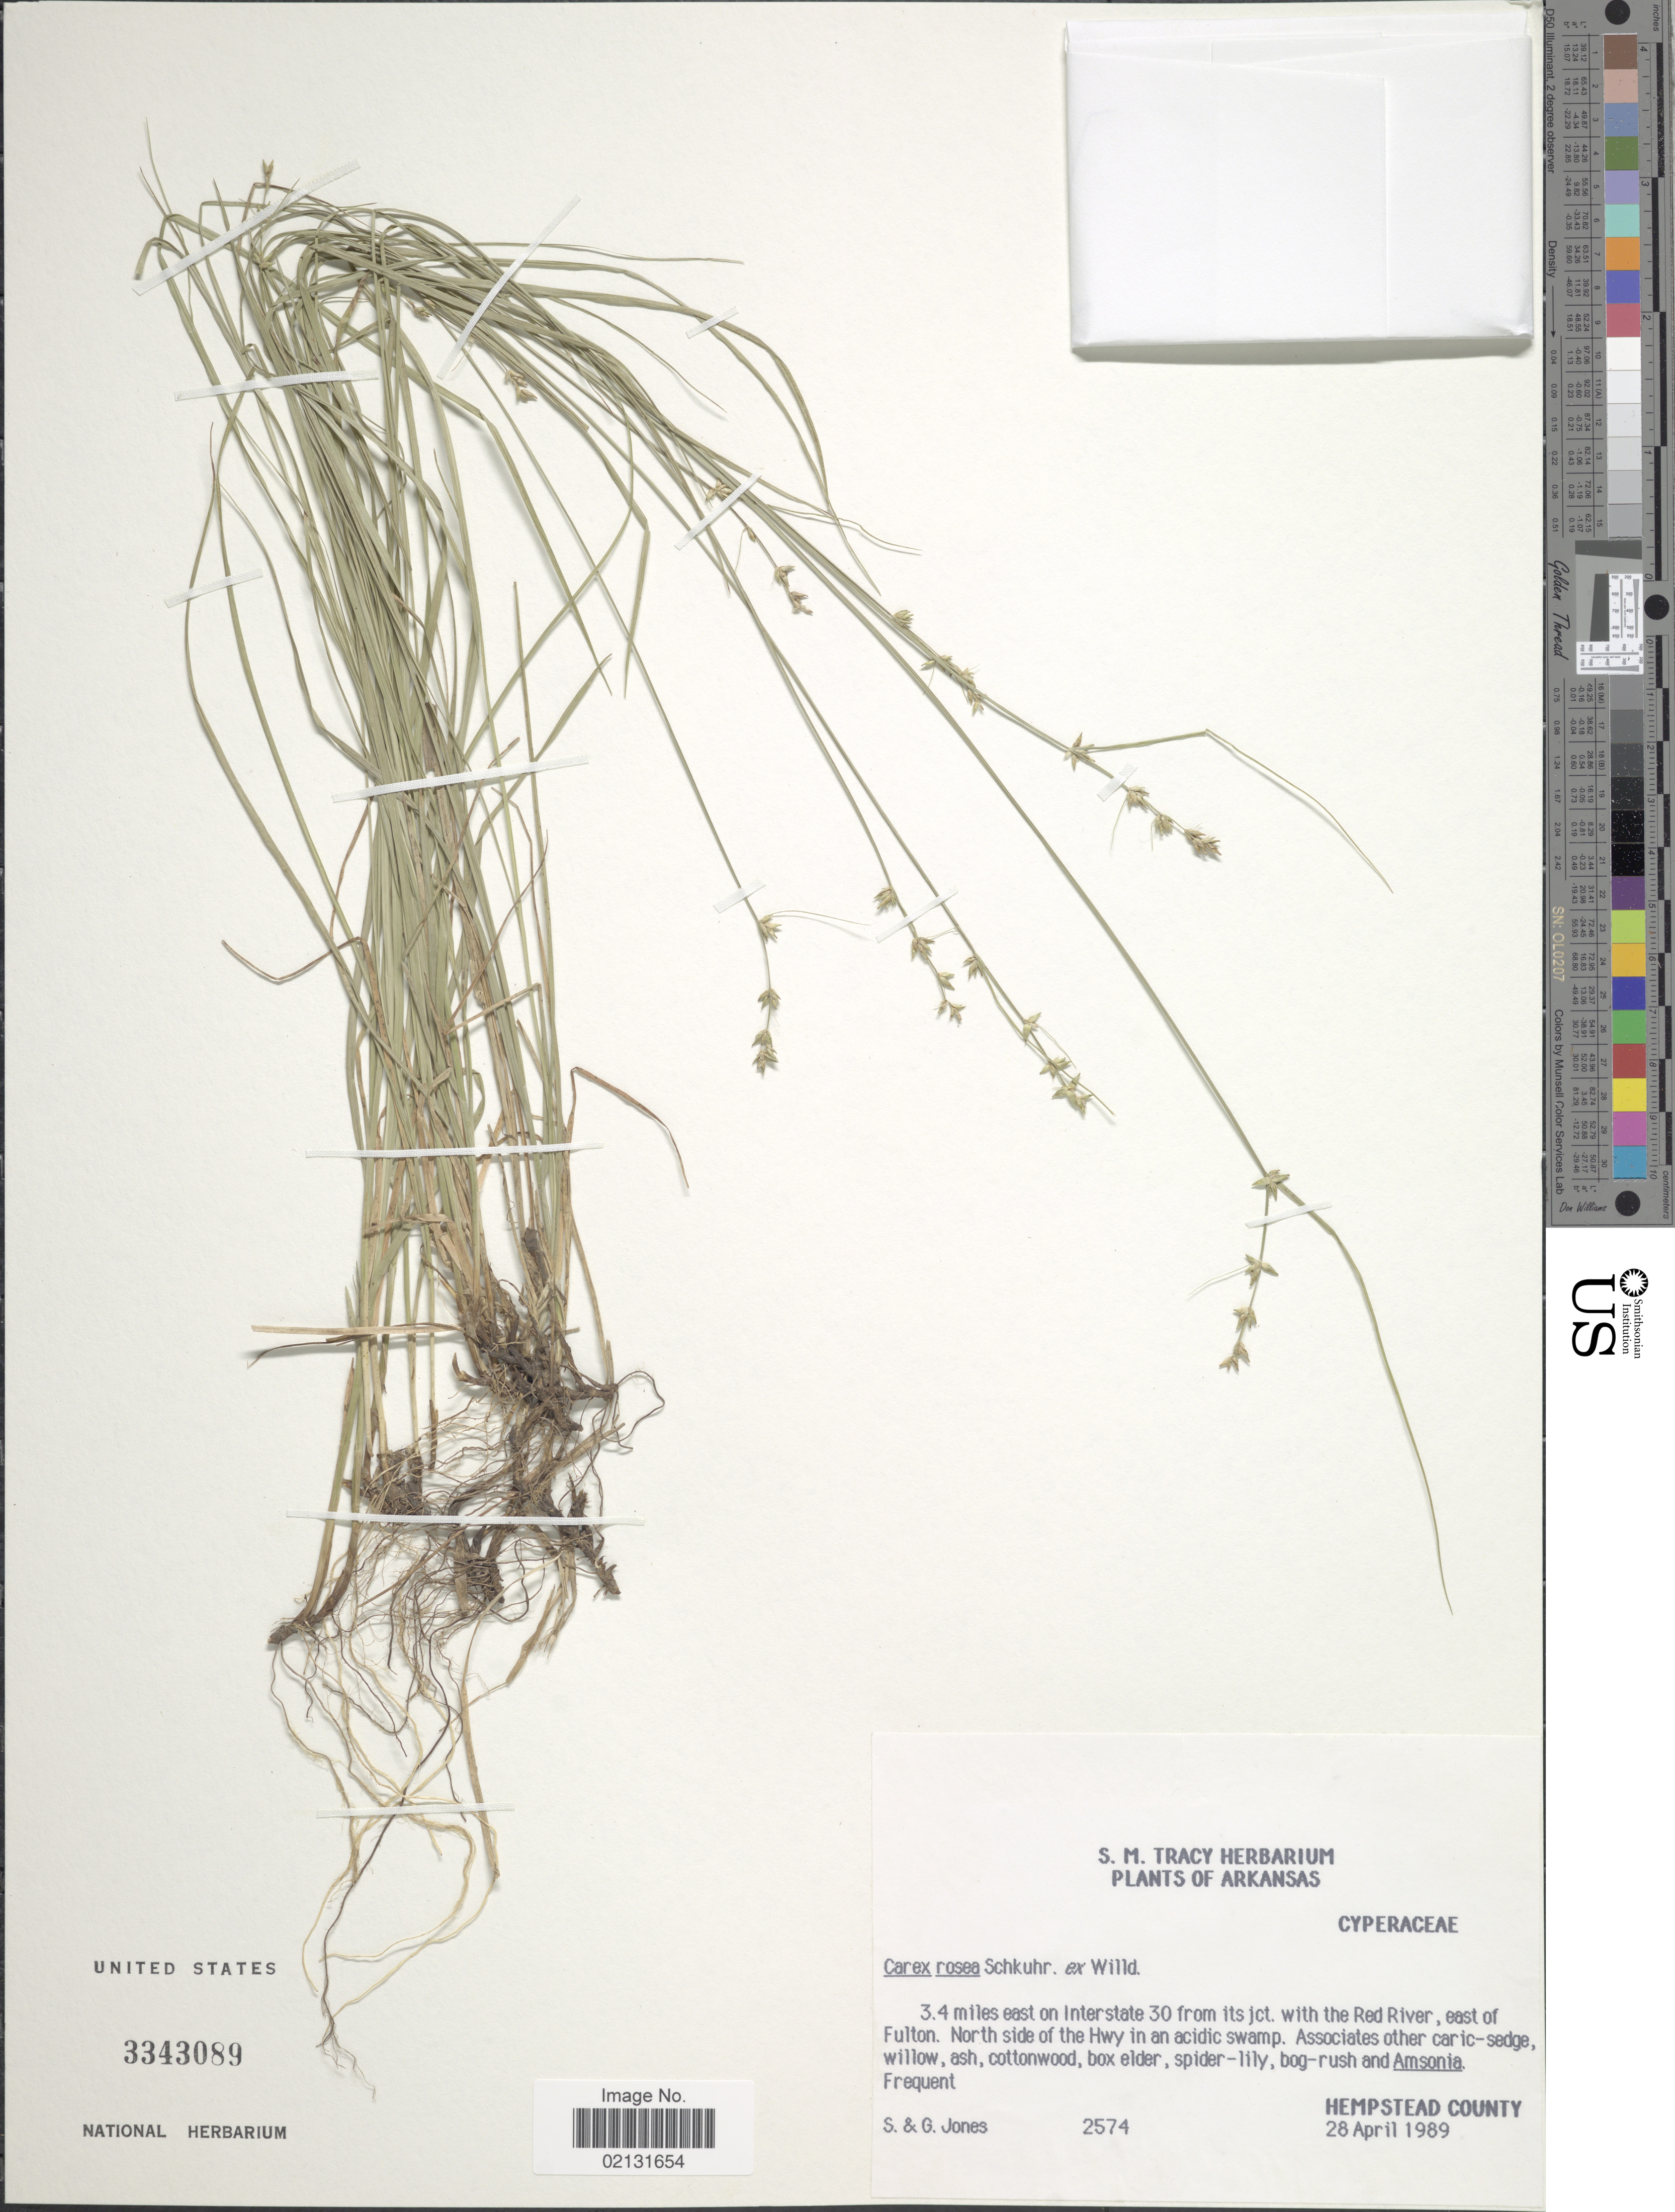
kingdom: Plantae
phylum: Tracheophyta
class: Liliopsida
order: Poales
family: Cyperaceae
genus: Carex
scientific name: Carex rosea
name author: Willd.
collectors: S. Jones & G. Jones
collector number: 2574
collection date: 1989-04-28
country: United States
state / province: Arkansas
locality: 3.4 miles east on Interstate 30 from its jct. with the Red River, east of Fulton, north side of the Hwy in an acidic swamp, Hempstead County.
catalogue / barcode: US 3343089